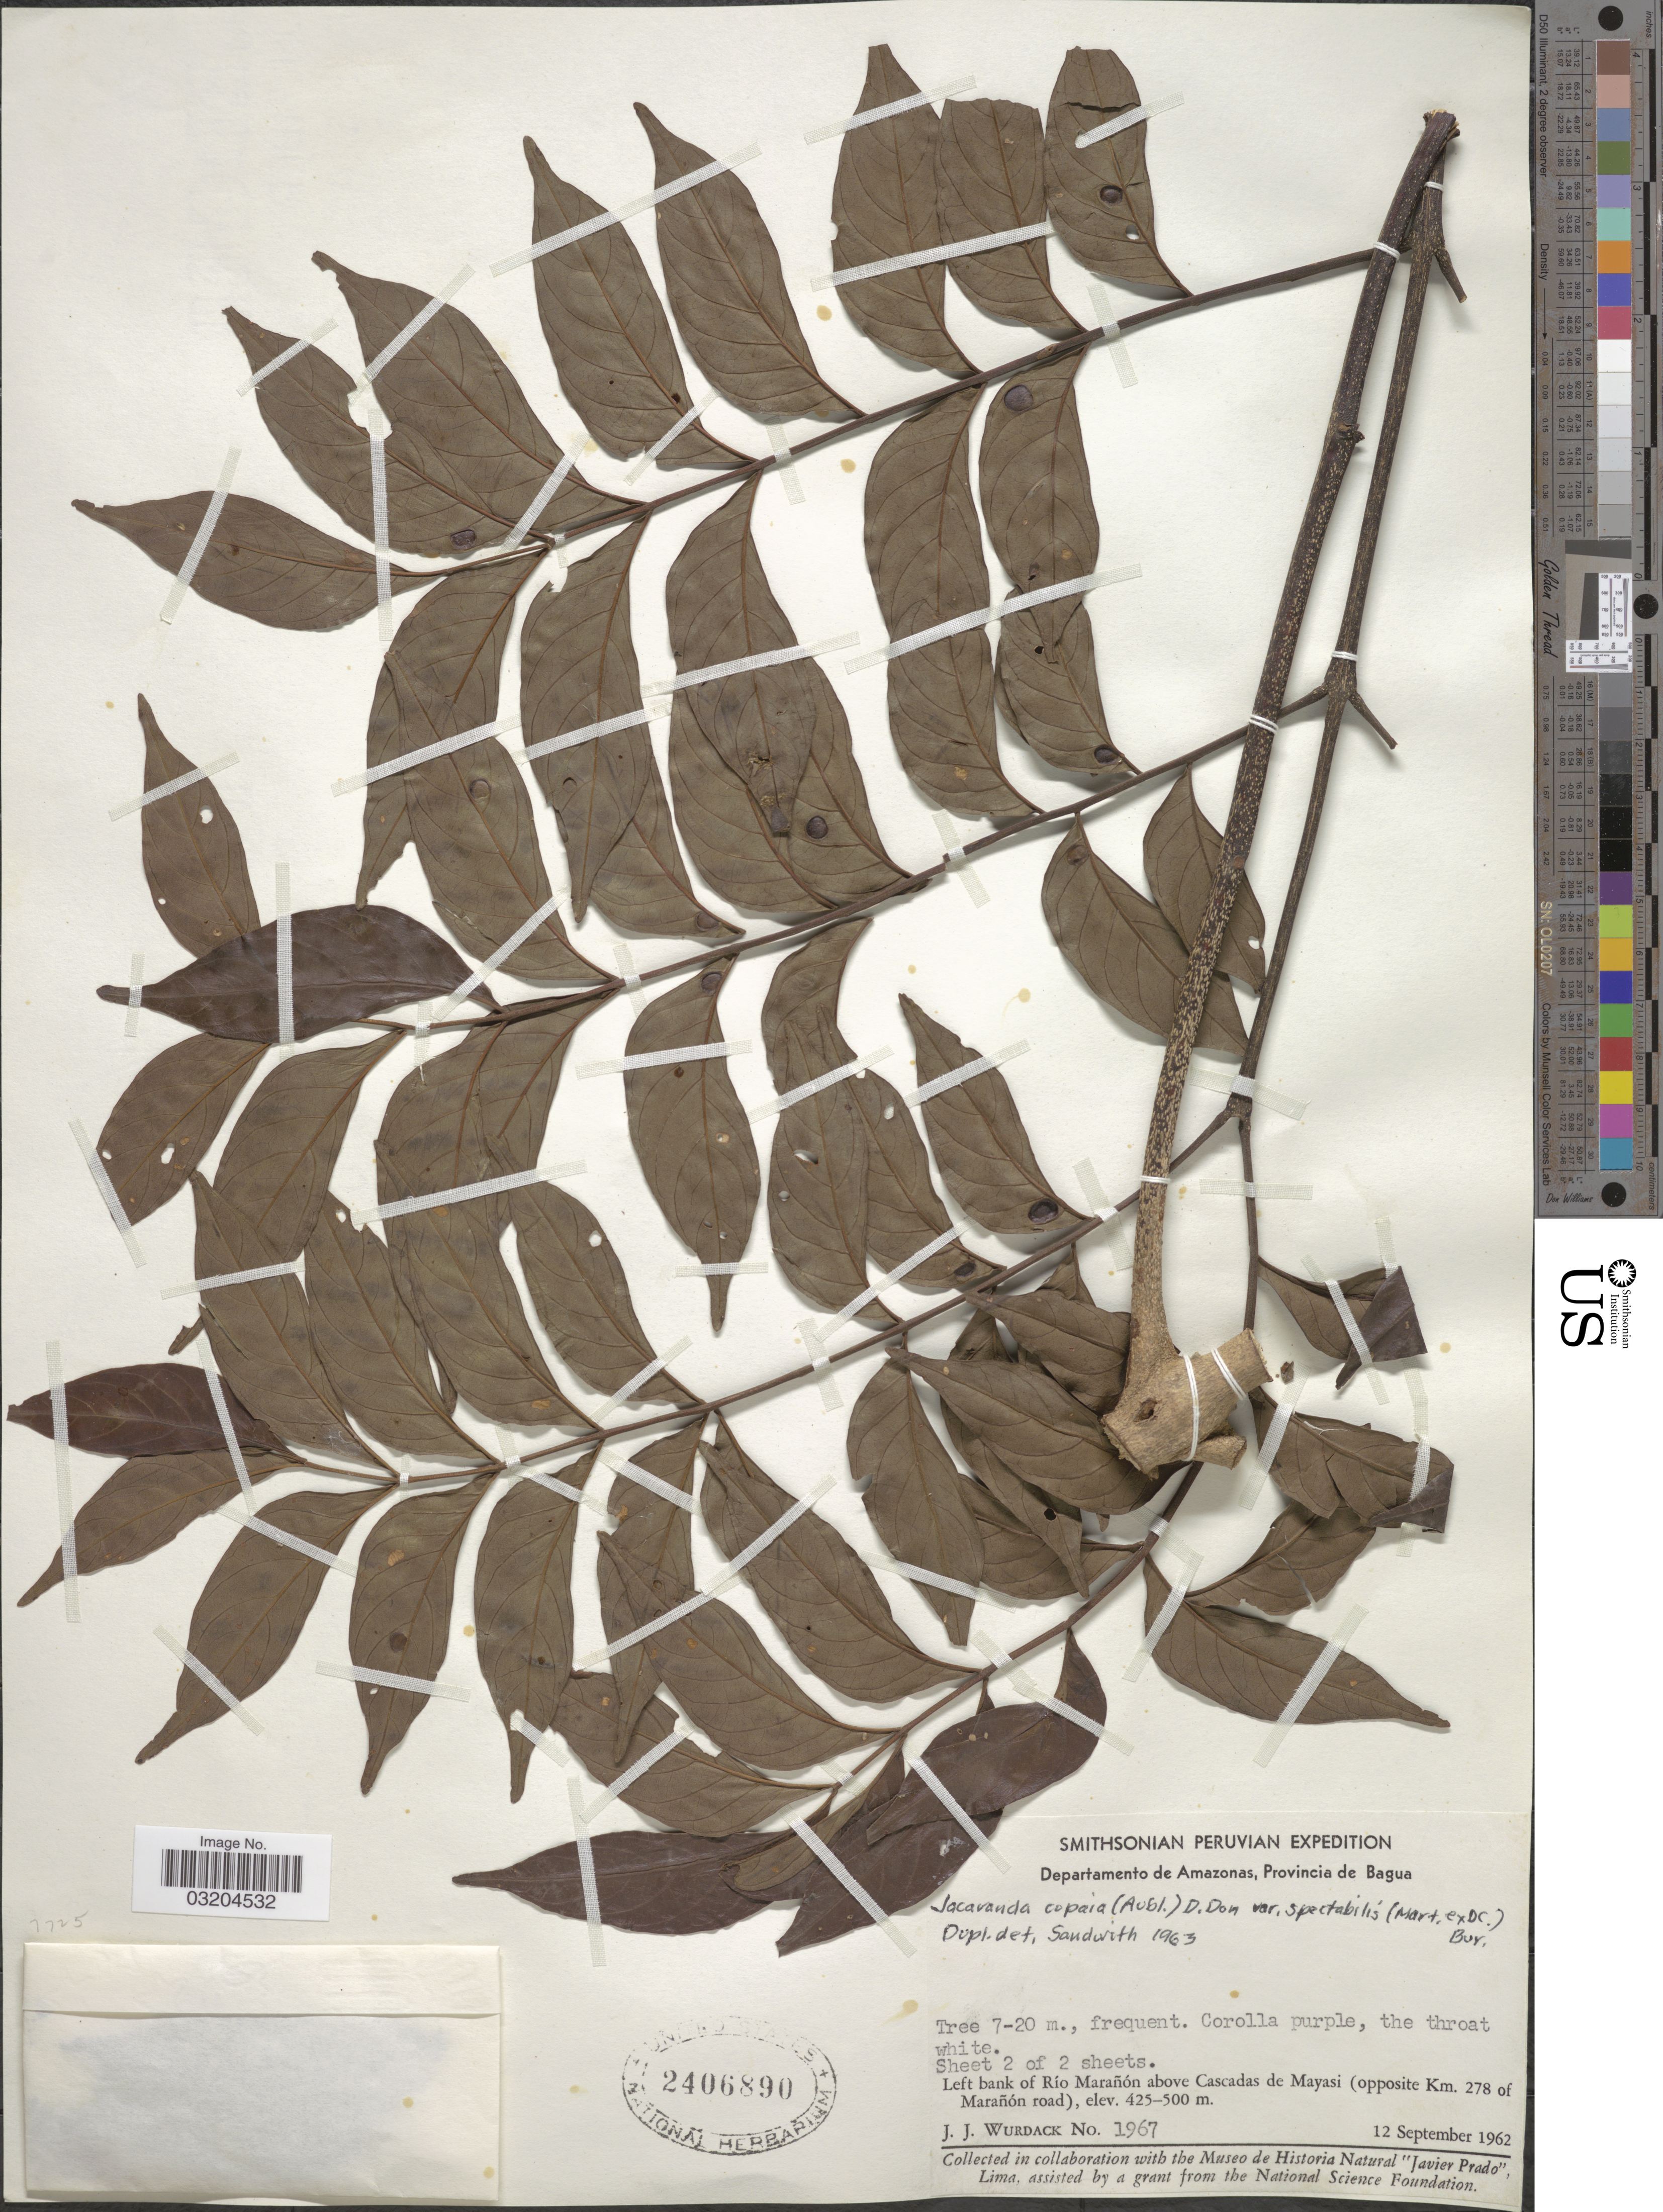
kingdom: Plantae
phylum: Tracheophyta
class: Magnoliopsida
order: Lamiales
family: Bignoniaceae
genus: Jacaranda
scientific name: Jacaranda copaia subsp. spectabilis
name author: (Mart. ex DC.) A.H. Gentry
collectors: J. J. Wurdack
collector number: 1967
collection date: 1962-09-12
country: Peru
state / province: Amazonas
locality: Departamento de Amazonas, Provincia de Bagua. Left bank of Río Marañon above Cascadas de Mayasi (opposite Km. 278 of Marañon road).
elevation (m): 425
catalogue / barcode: US 2406890